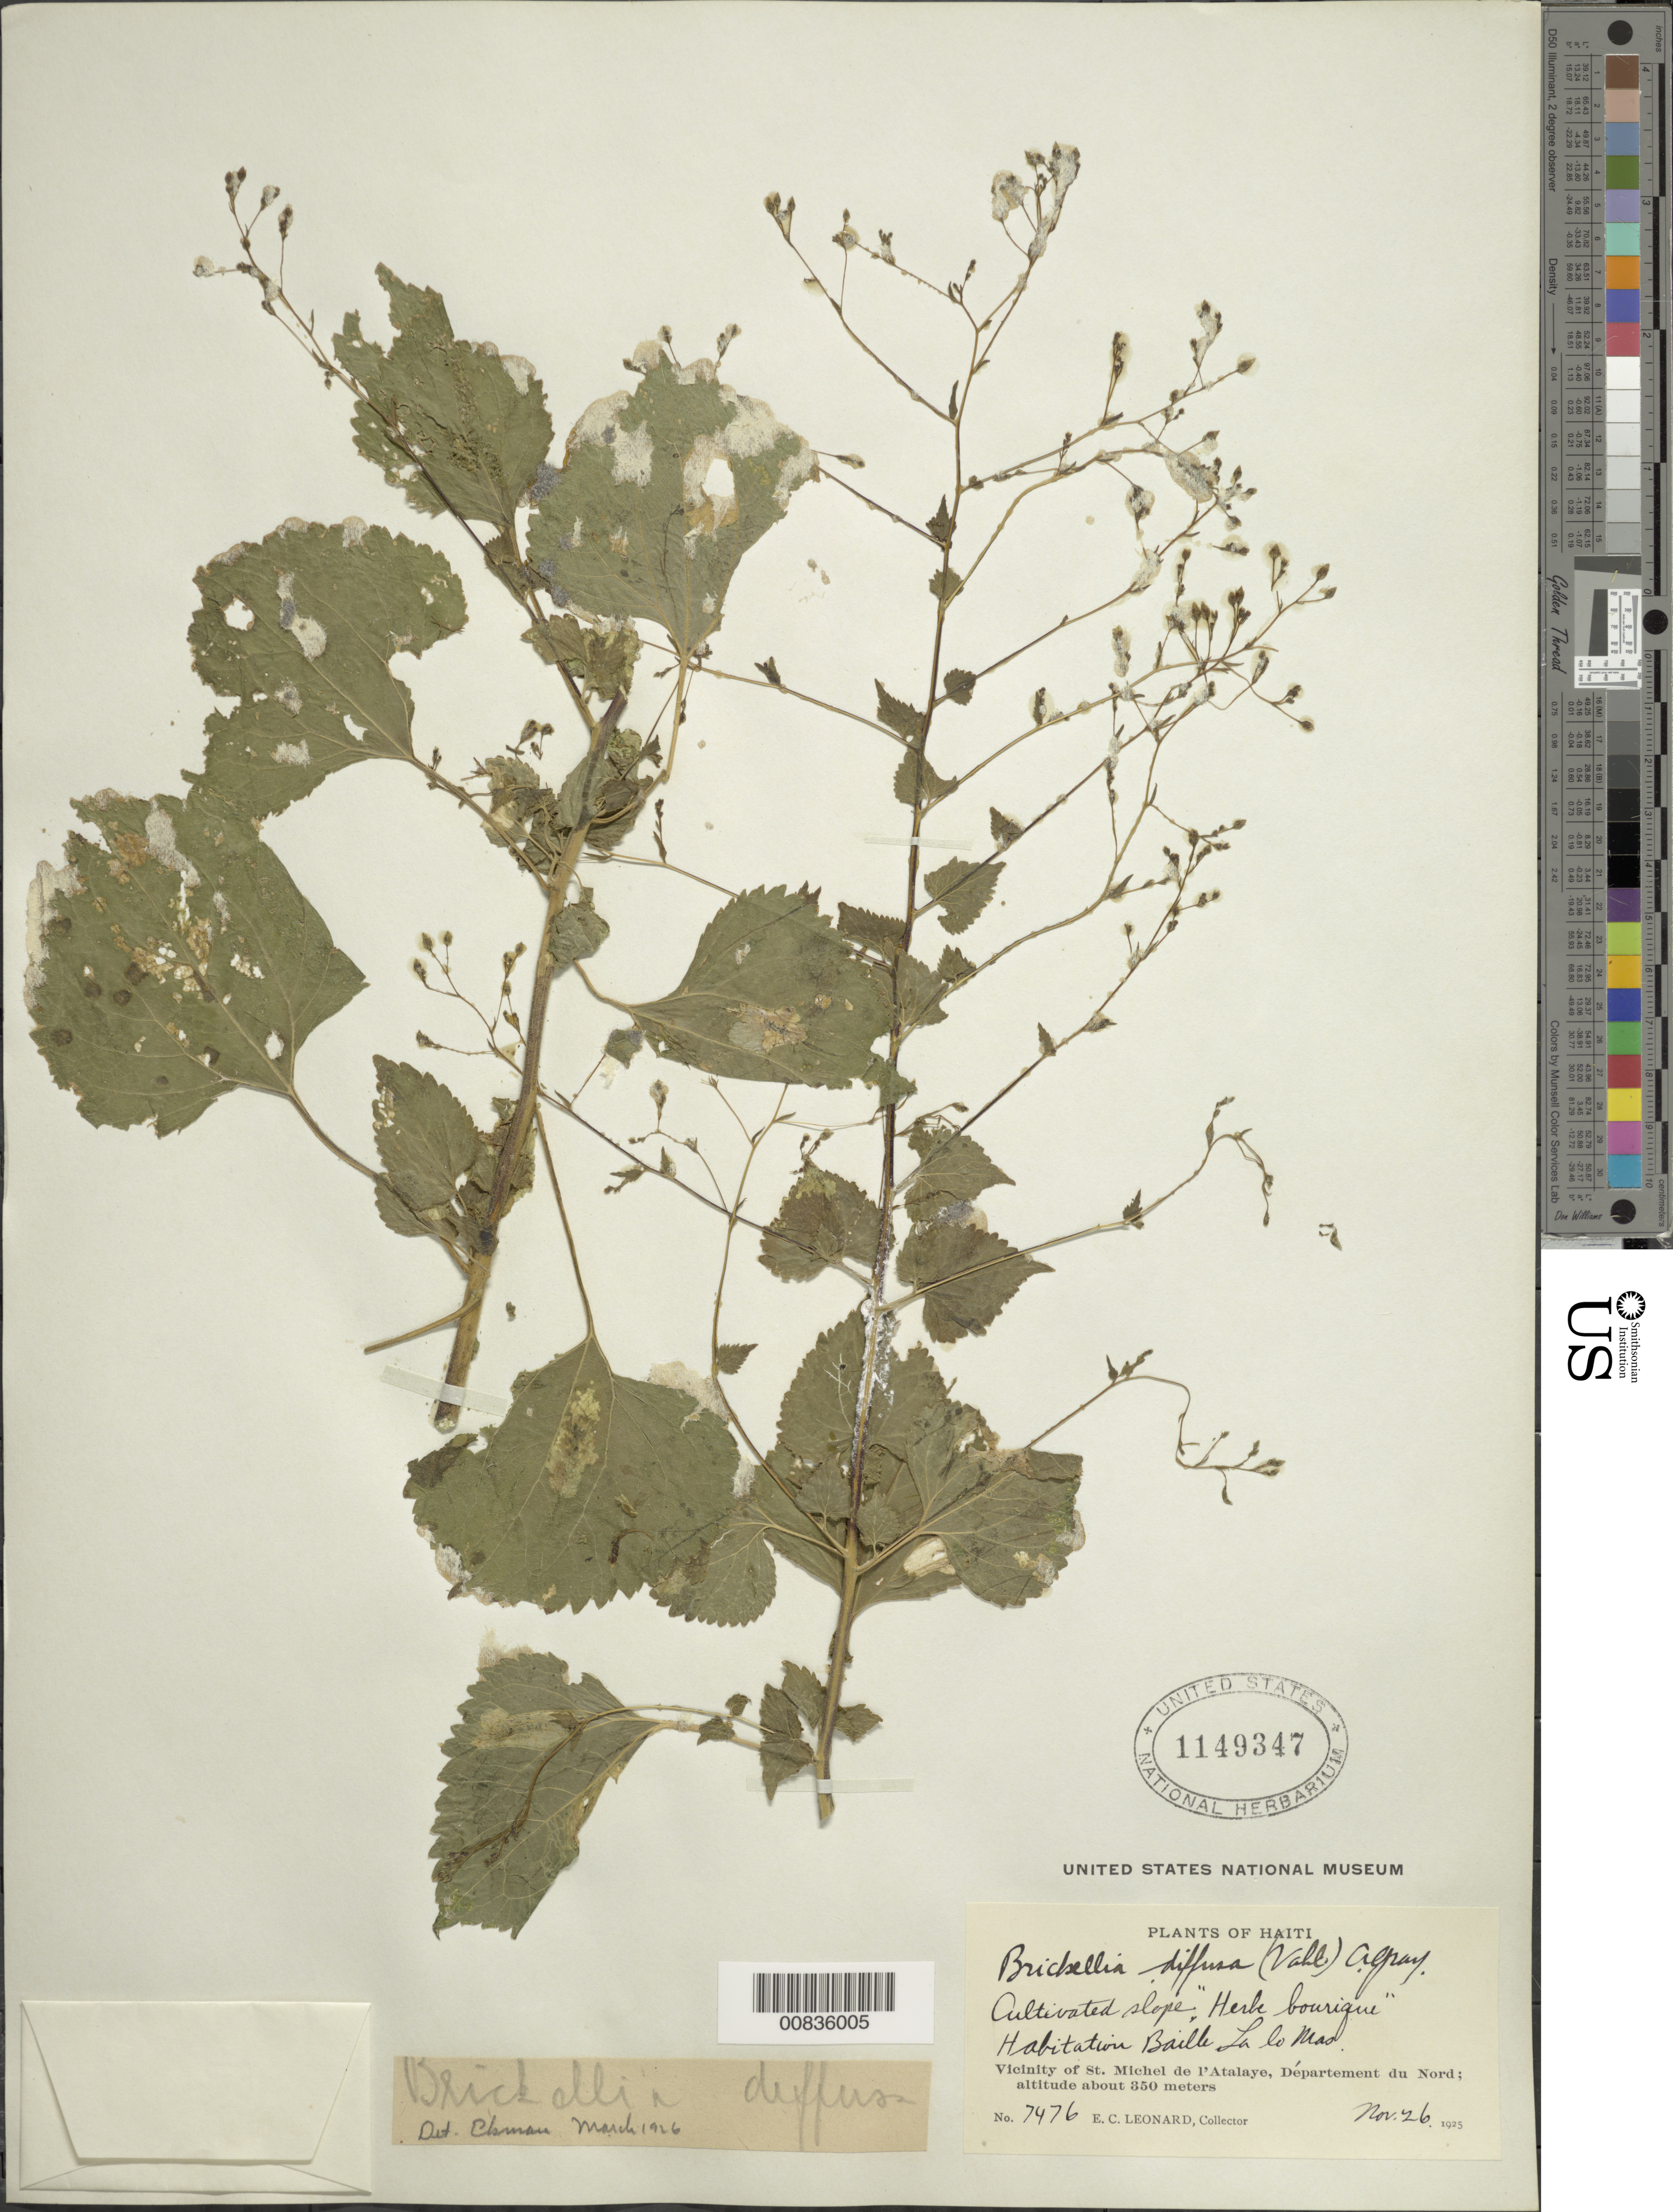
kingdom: Plantae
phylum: Tracheophyta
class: Magnoliopsida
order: Asterales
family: Asteraceae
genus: Brickellia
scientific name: Brickellia diffusa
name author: (Vahl) A. Gray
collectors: E. C. Leonard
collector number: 7476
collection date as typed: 26 Nov 1925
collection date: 1925-11-26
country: Haiti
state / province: Artibonite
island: Hispaniola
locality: Vicinity of St. Michel de l'Atalaye, Habitation Baille La lo Mao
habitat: Cultivated slope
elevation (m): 350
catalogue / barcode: US 1149347